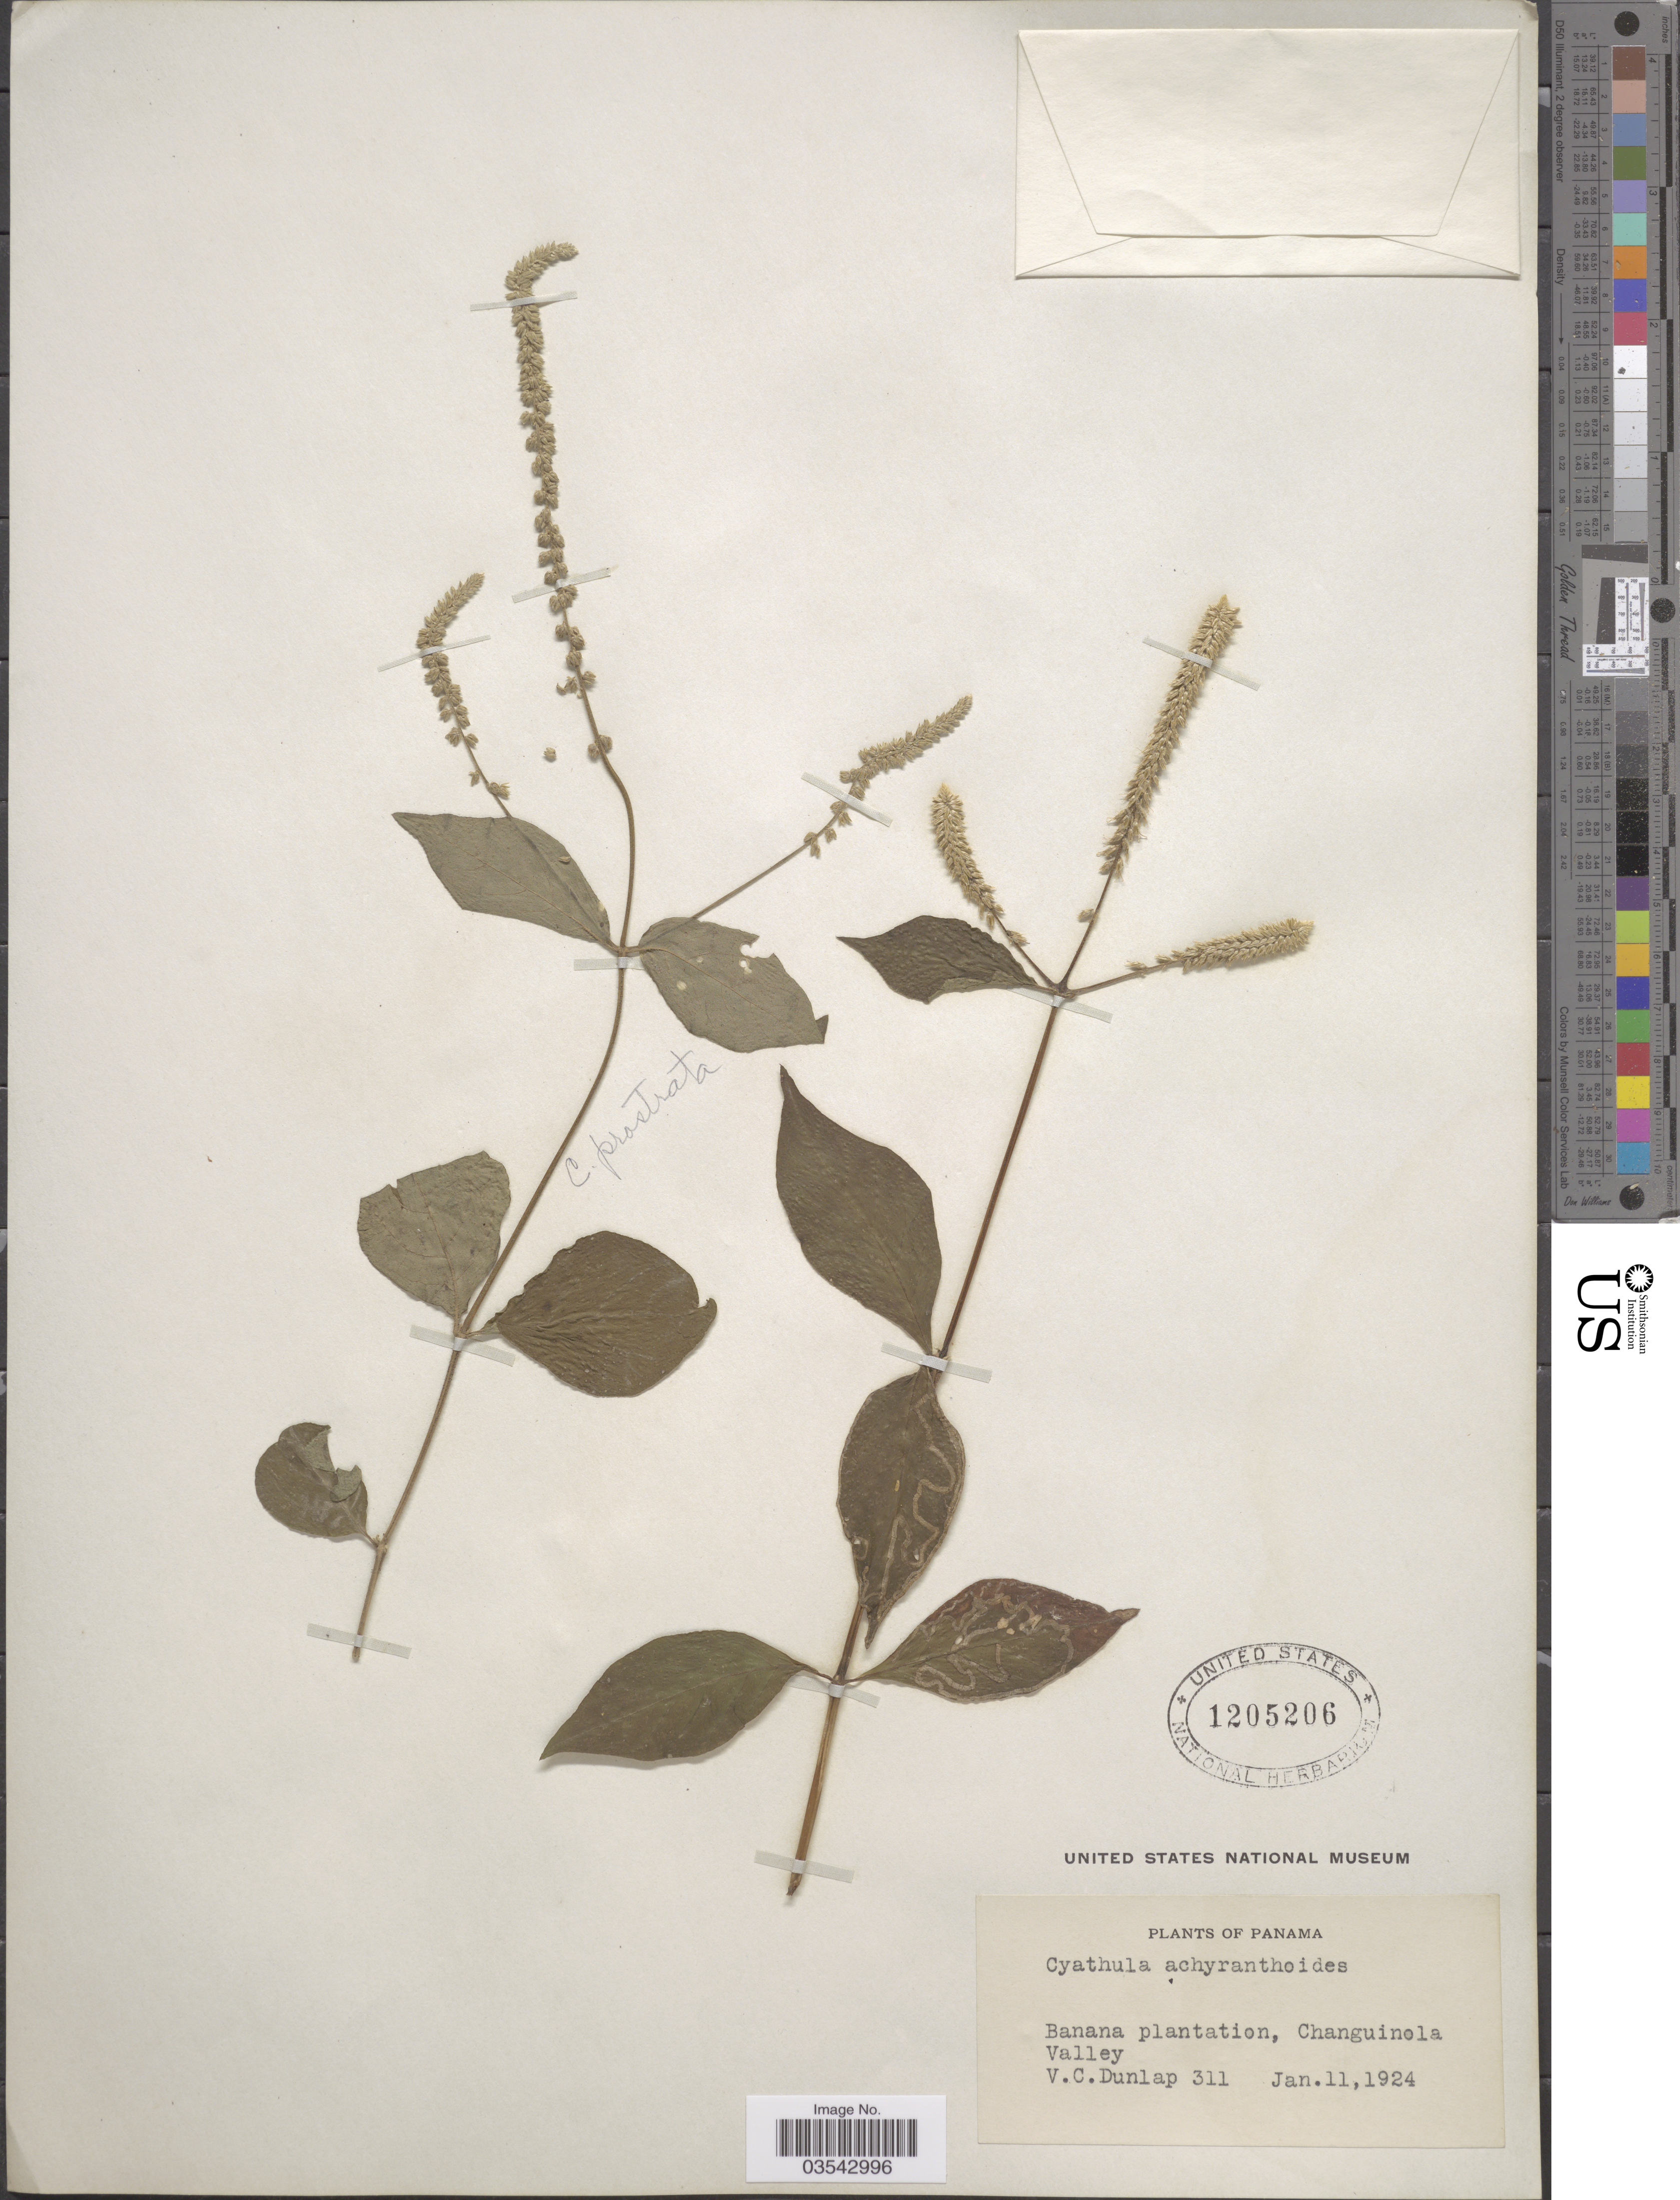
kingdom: Plantae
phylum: Tracheophyta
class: Magnoliopsida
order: Caryophyllales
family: Amaranthaceae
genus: Cyathula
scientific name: Cyathula achyranthoides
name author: (Kunth) Moq.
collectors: V. C. Dunlap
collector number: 311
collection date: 1924-01-11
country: Panama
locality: Banana plantation, Changuinola Valley.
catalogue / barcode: US 1205206